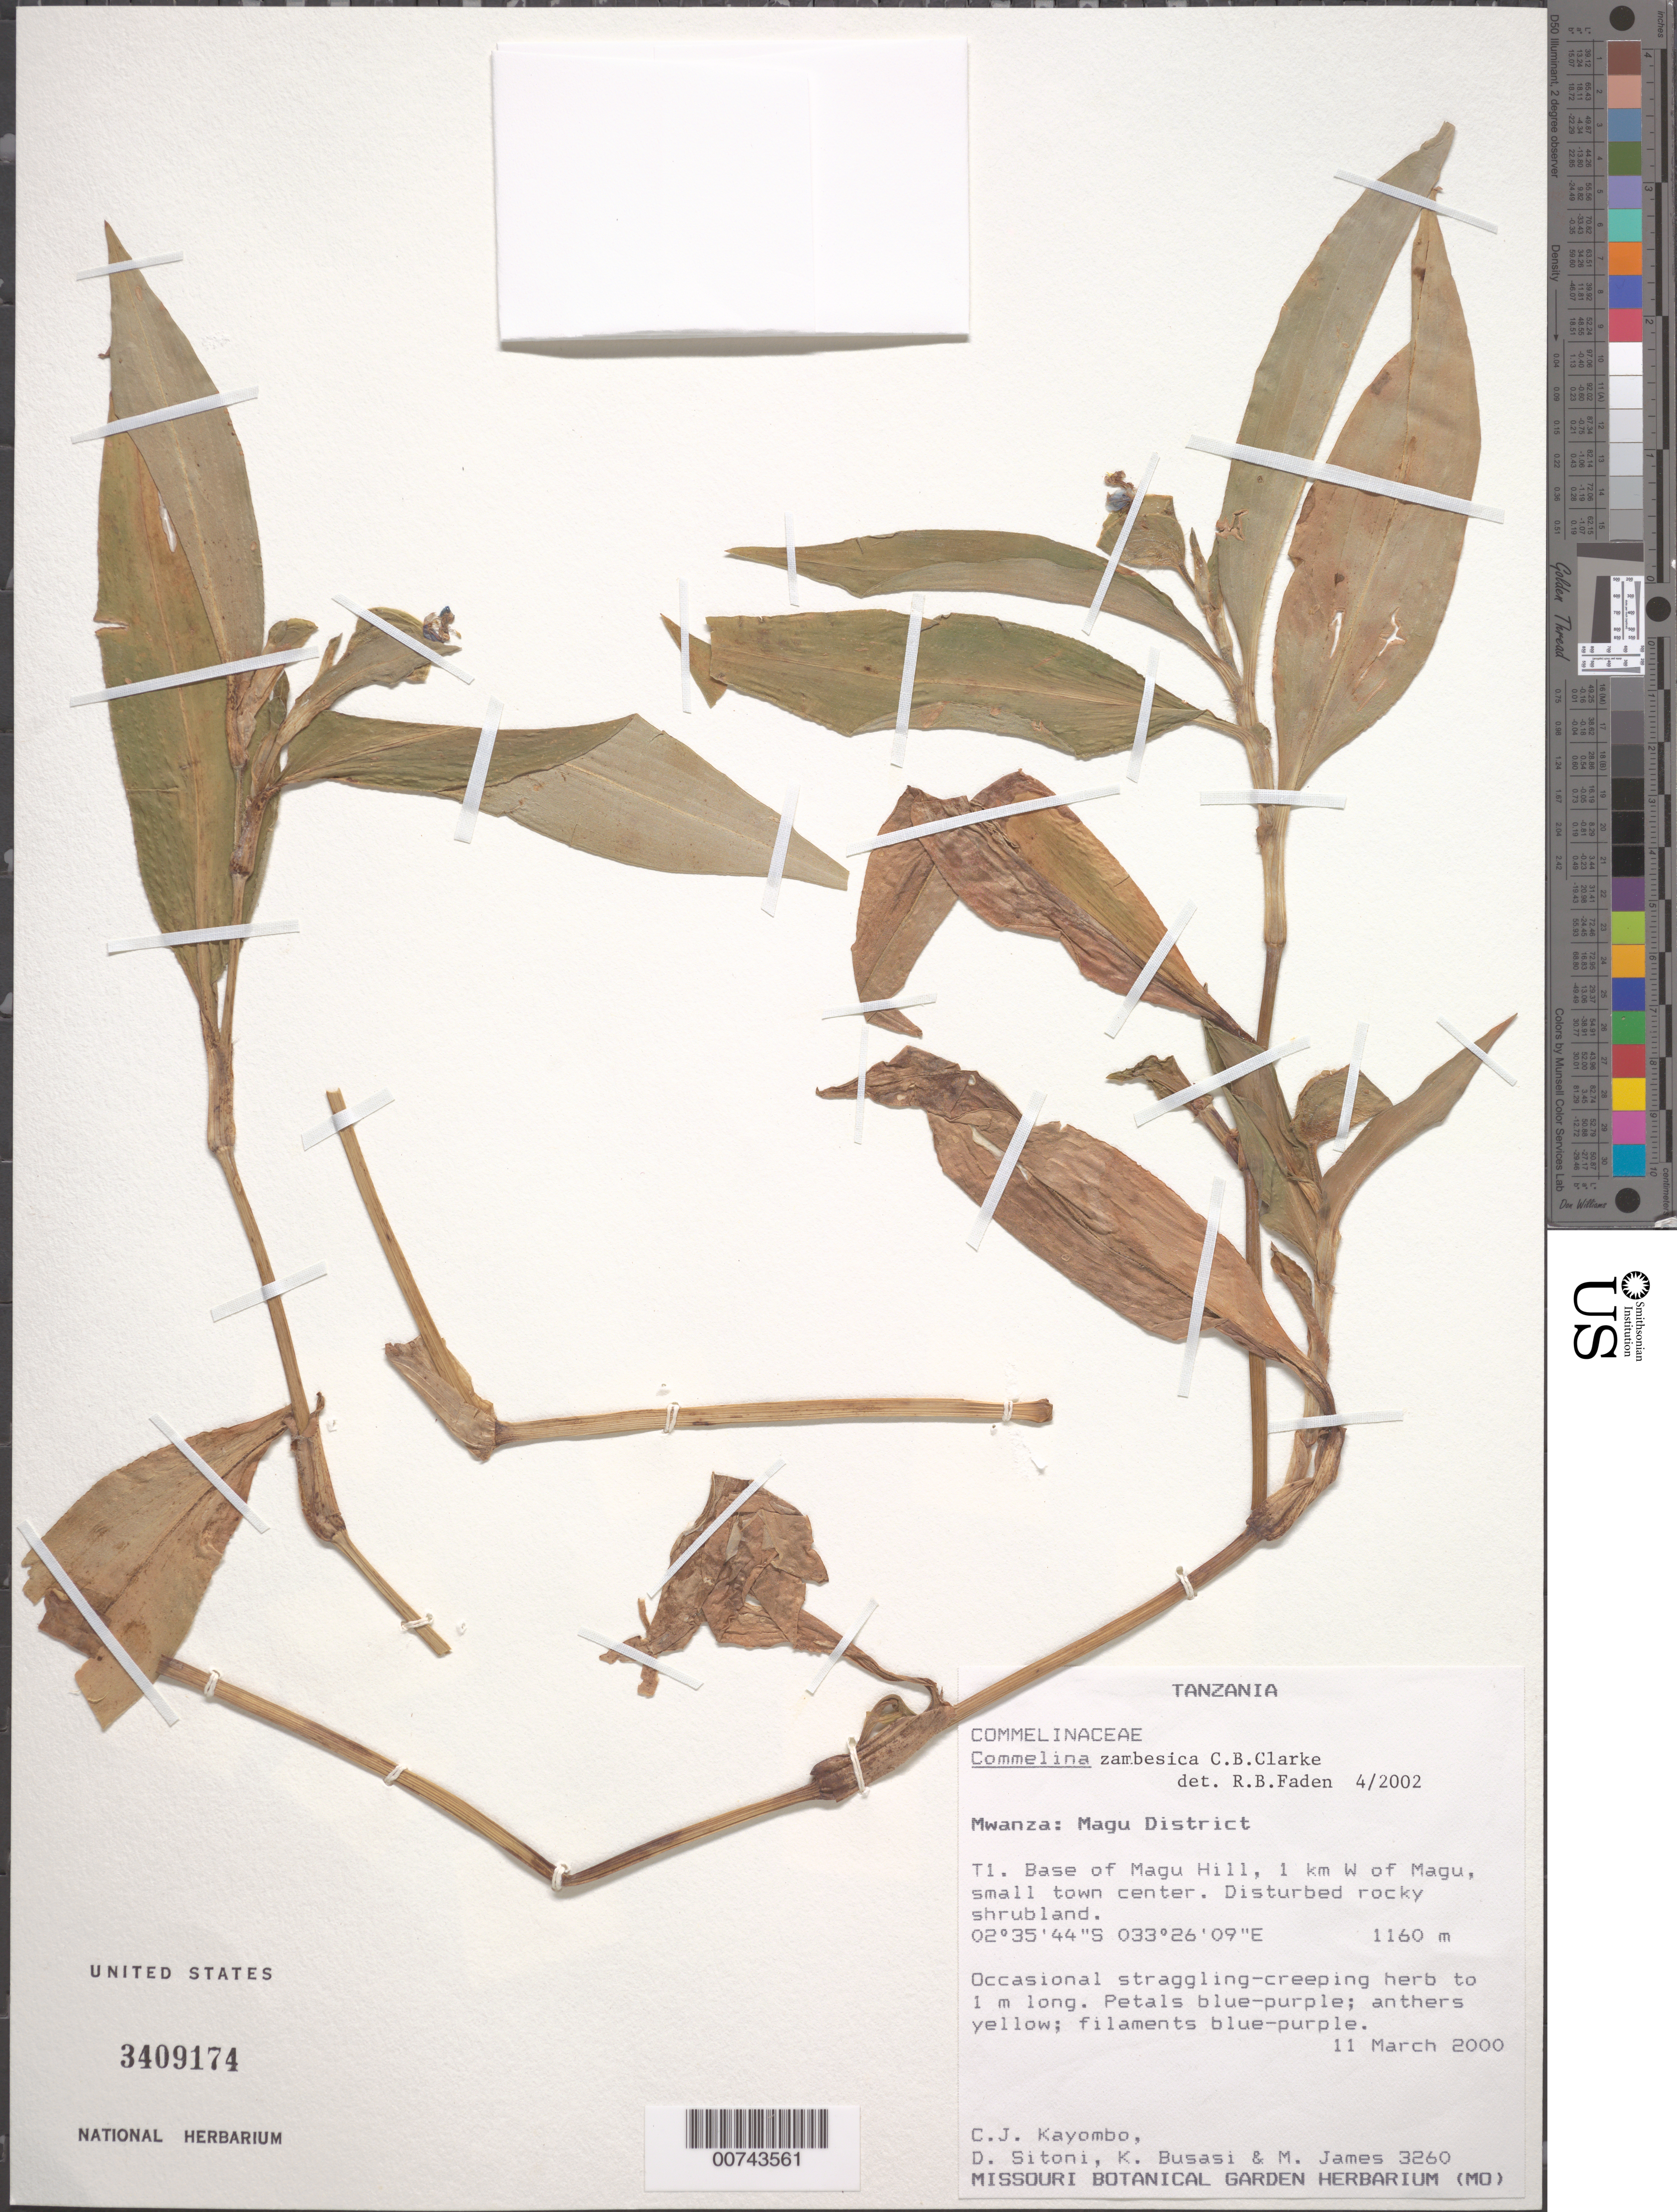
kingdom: Plantae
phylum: Tracheophyta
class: Liliopsida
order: Commelinales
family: Commelinaceae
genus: Commelina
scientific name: Commelina zambesica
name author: C.B. Clarke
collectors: C. J. Kayombo, D. Sitoni, K. Busasi & M. James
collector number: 3260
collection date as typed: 11 Mar 2000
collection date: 2000-03-11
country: Tanzania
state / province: Mwanza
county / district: Magu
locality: T1, Base of Magu Hill, W of Magu.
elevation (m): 1160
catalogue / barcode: US 3409174